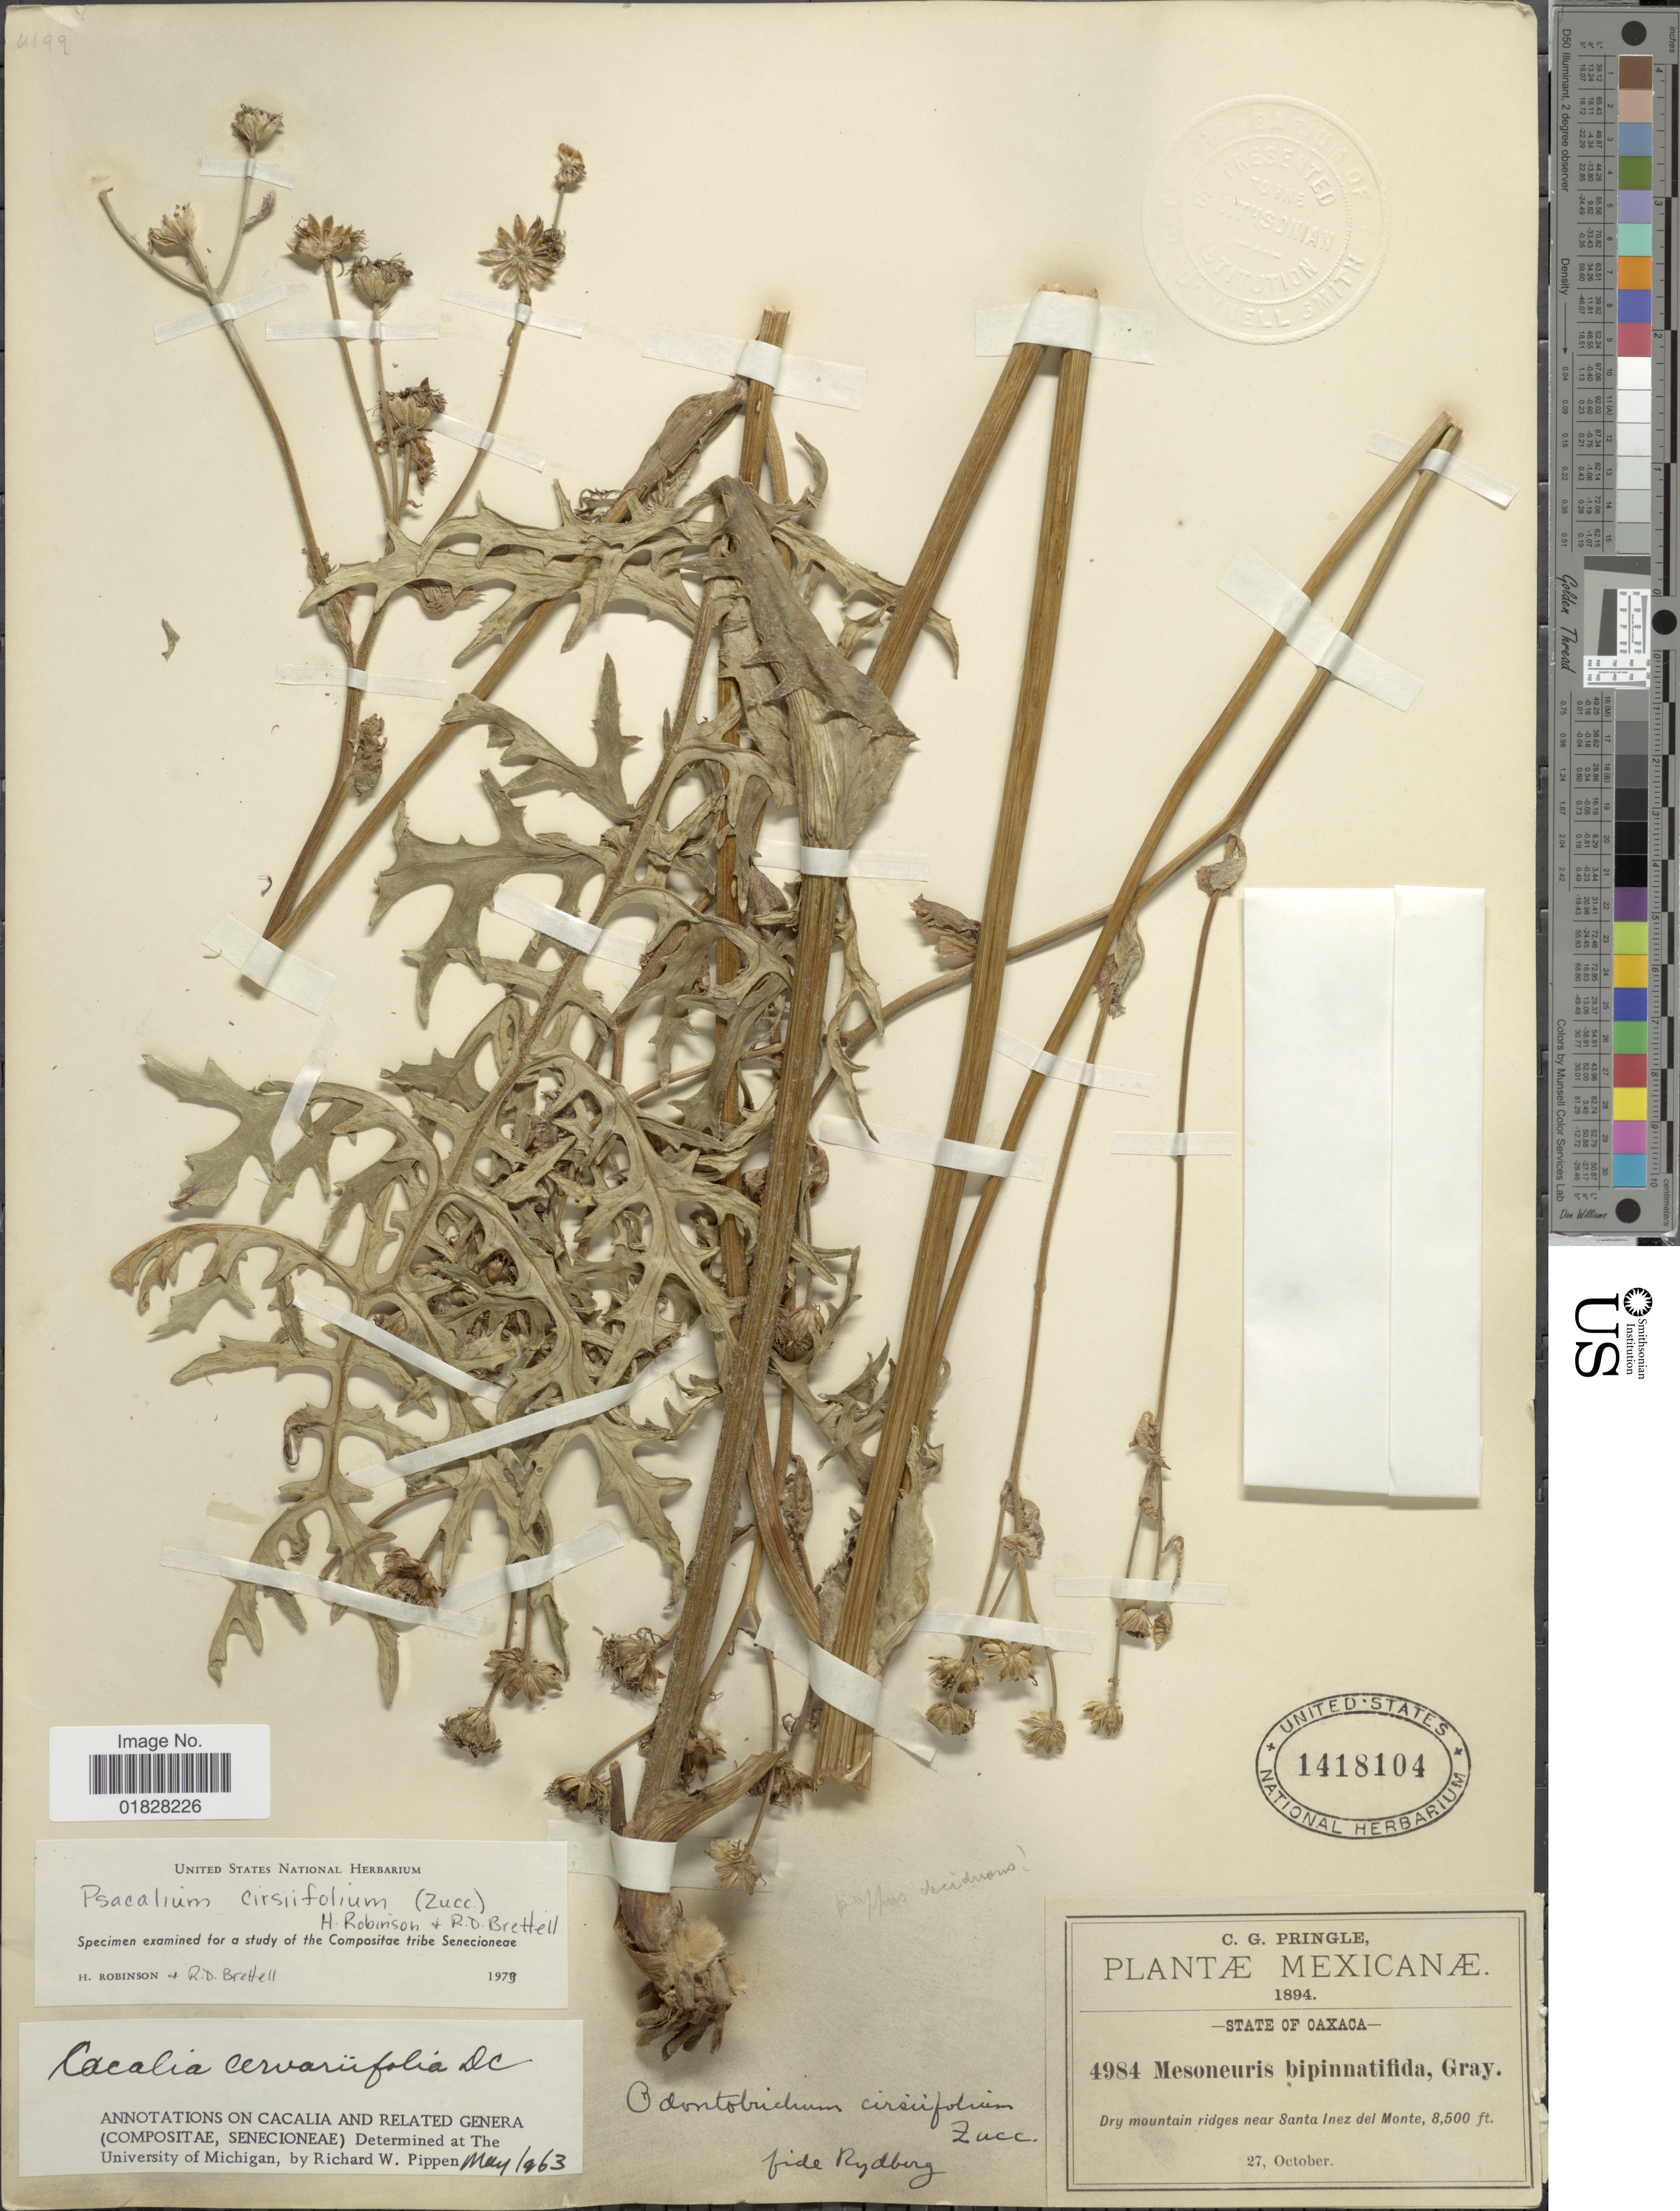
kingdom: Plantae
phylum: Tracheophyta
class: Magnoliopsida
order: Asterales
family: Asteraceae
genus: Psacalium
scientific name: Psacalium cirsiifolium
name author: (Zucc.) H. Rob. & Brettell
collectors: C. G. Pringle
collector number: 4984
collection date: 1894-10-27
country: Mexico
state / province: Oaxaca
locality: State of Oaxaca. Dry mountain ridges near Santa Inez del Monte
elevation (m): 2591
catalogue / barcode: US 1418104